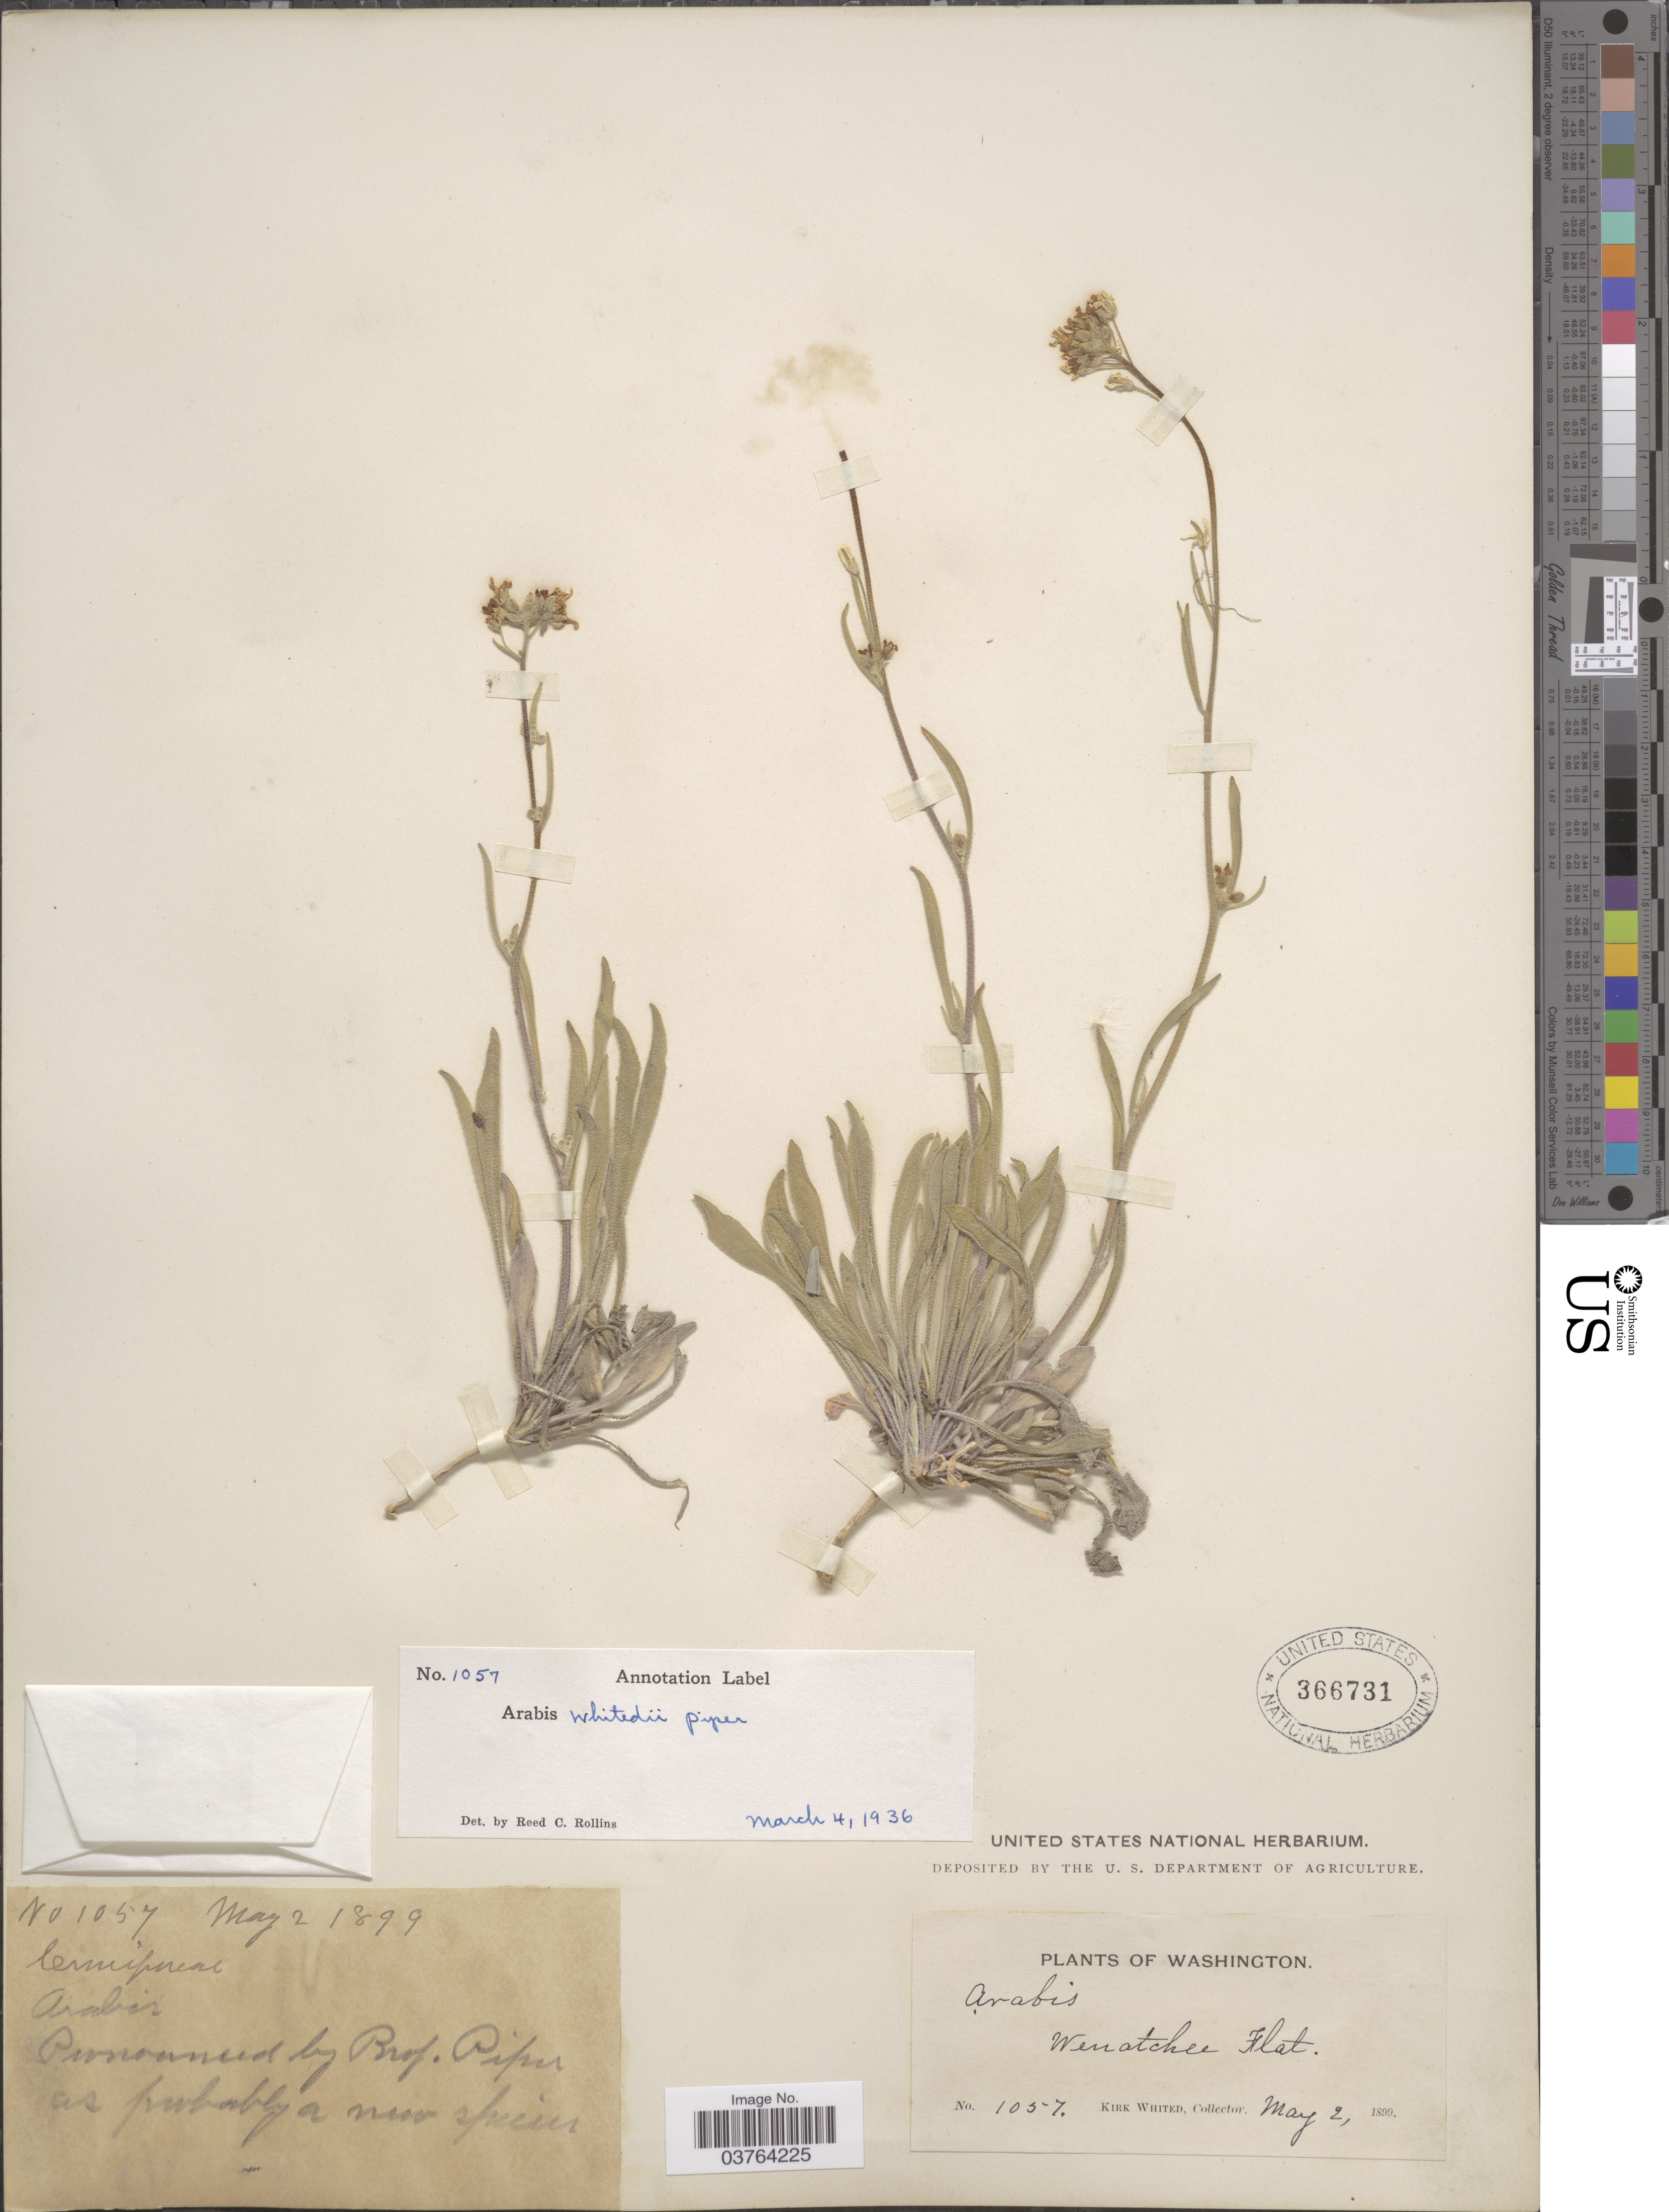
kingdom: Plantae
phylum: Tracheophyta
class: Magnoliopsida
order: Brassicales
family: Brassicaceae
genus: Halimolobos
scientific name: Halimolobos whitedii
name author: (Piper) Rollins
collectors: K. Whited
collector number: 1057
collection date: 1899-05-02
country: United States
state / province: Washington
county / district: Chelan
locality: Wenatchee Flat.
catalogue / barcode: US 366731